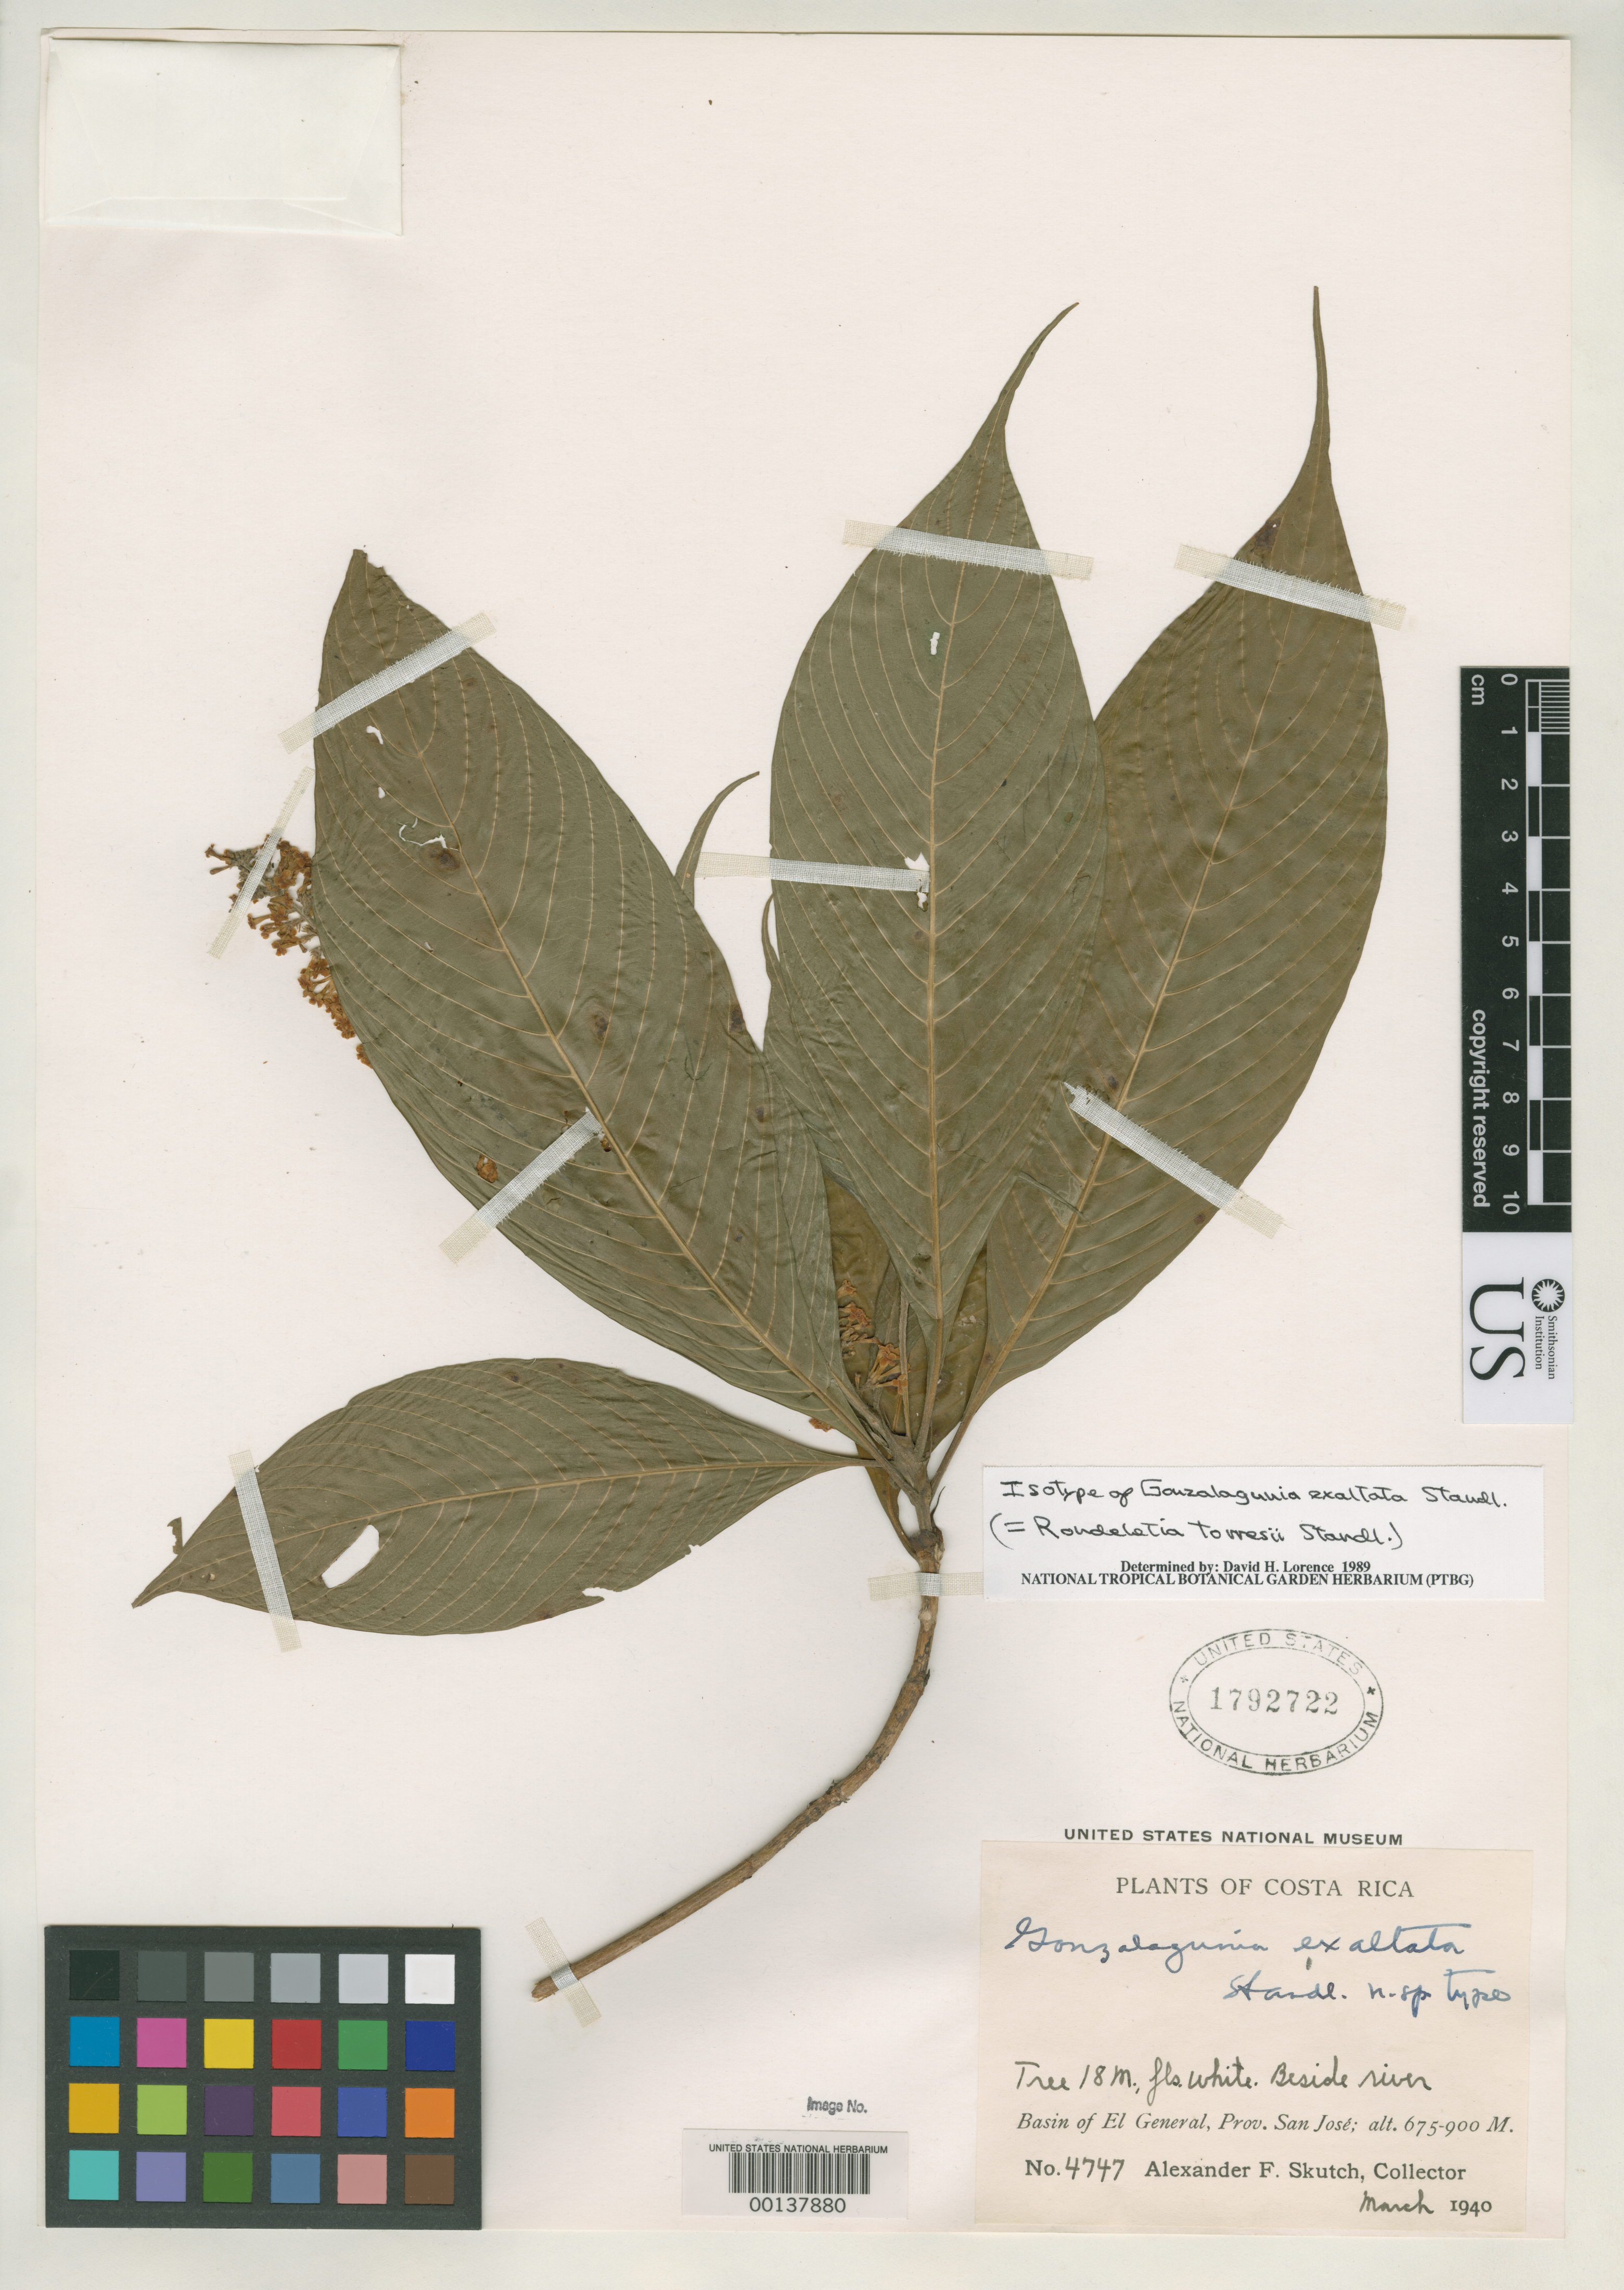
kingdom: Plantae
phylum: Tracheophyta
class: Magnoliopsida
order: Gentianales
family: Rubiaceae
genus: Gonzalagunia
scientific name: Gonzalagunia exaltata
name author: Standl.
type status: Isotype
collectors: A. F. Skutch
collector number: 4747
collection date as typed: Mar 1940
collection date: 1940-03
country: Costa Rica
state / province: San José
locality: Basin of El General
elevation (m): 675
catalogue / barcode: US 1792722